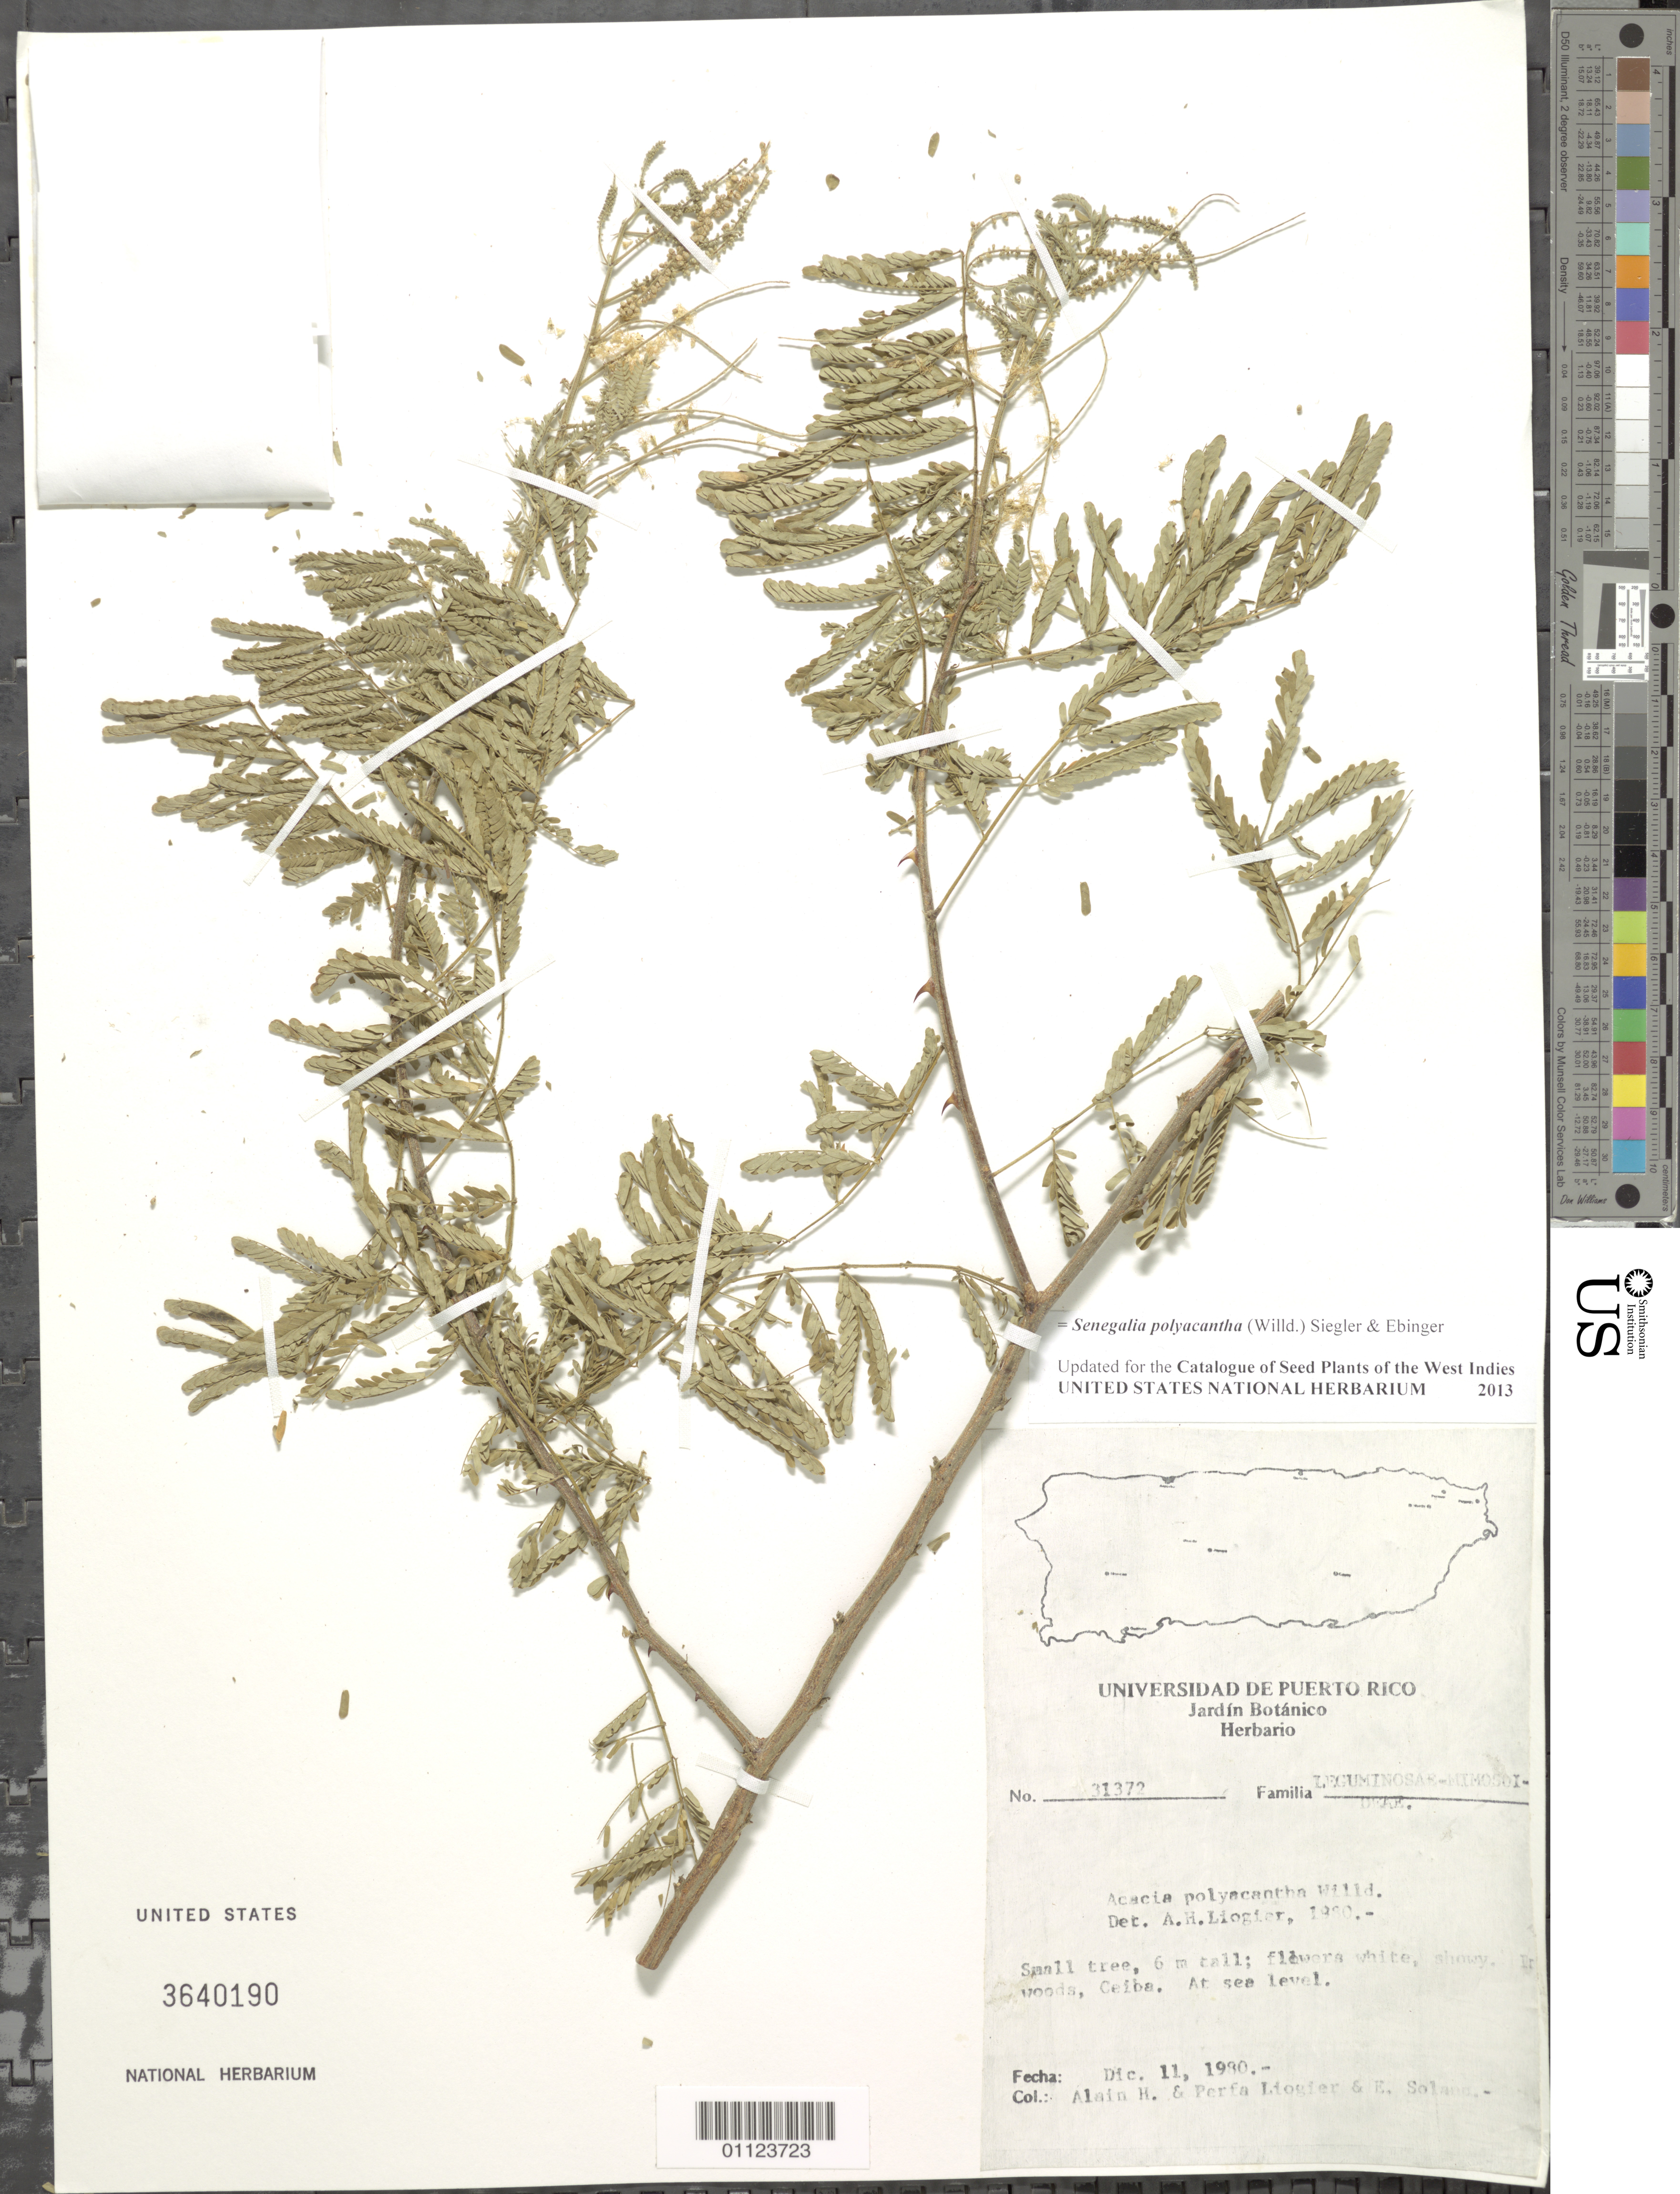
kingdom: Plantae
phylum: Tracheophyta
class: Magnoliopsida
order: Fabales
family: Fabaceae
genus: Senegalia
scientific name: Senegalia polyacantha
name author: (Willd.) Seigler & Ebinger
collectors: A. H. Liogier, M. P. Liogier & E. Solano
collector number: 31372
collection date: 1980-12-11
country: Puerto Rico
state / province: Ceiba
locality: Ceiba.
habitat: In woods.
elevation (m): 0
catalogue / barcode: US 3640190